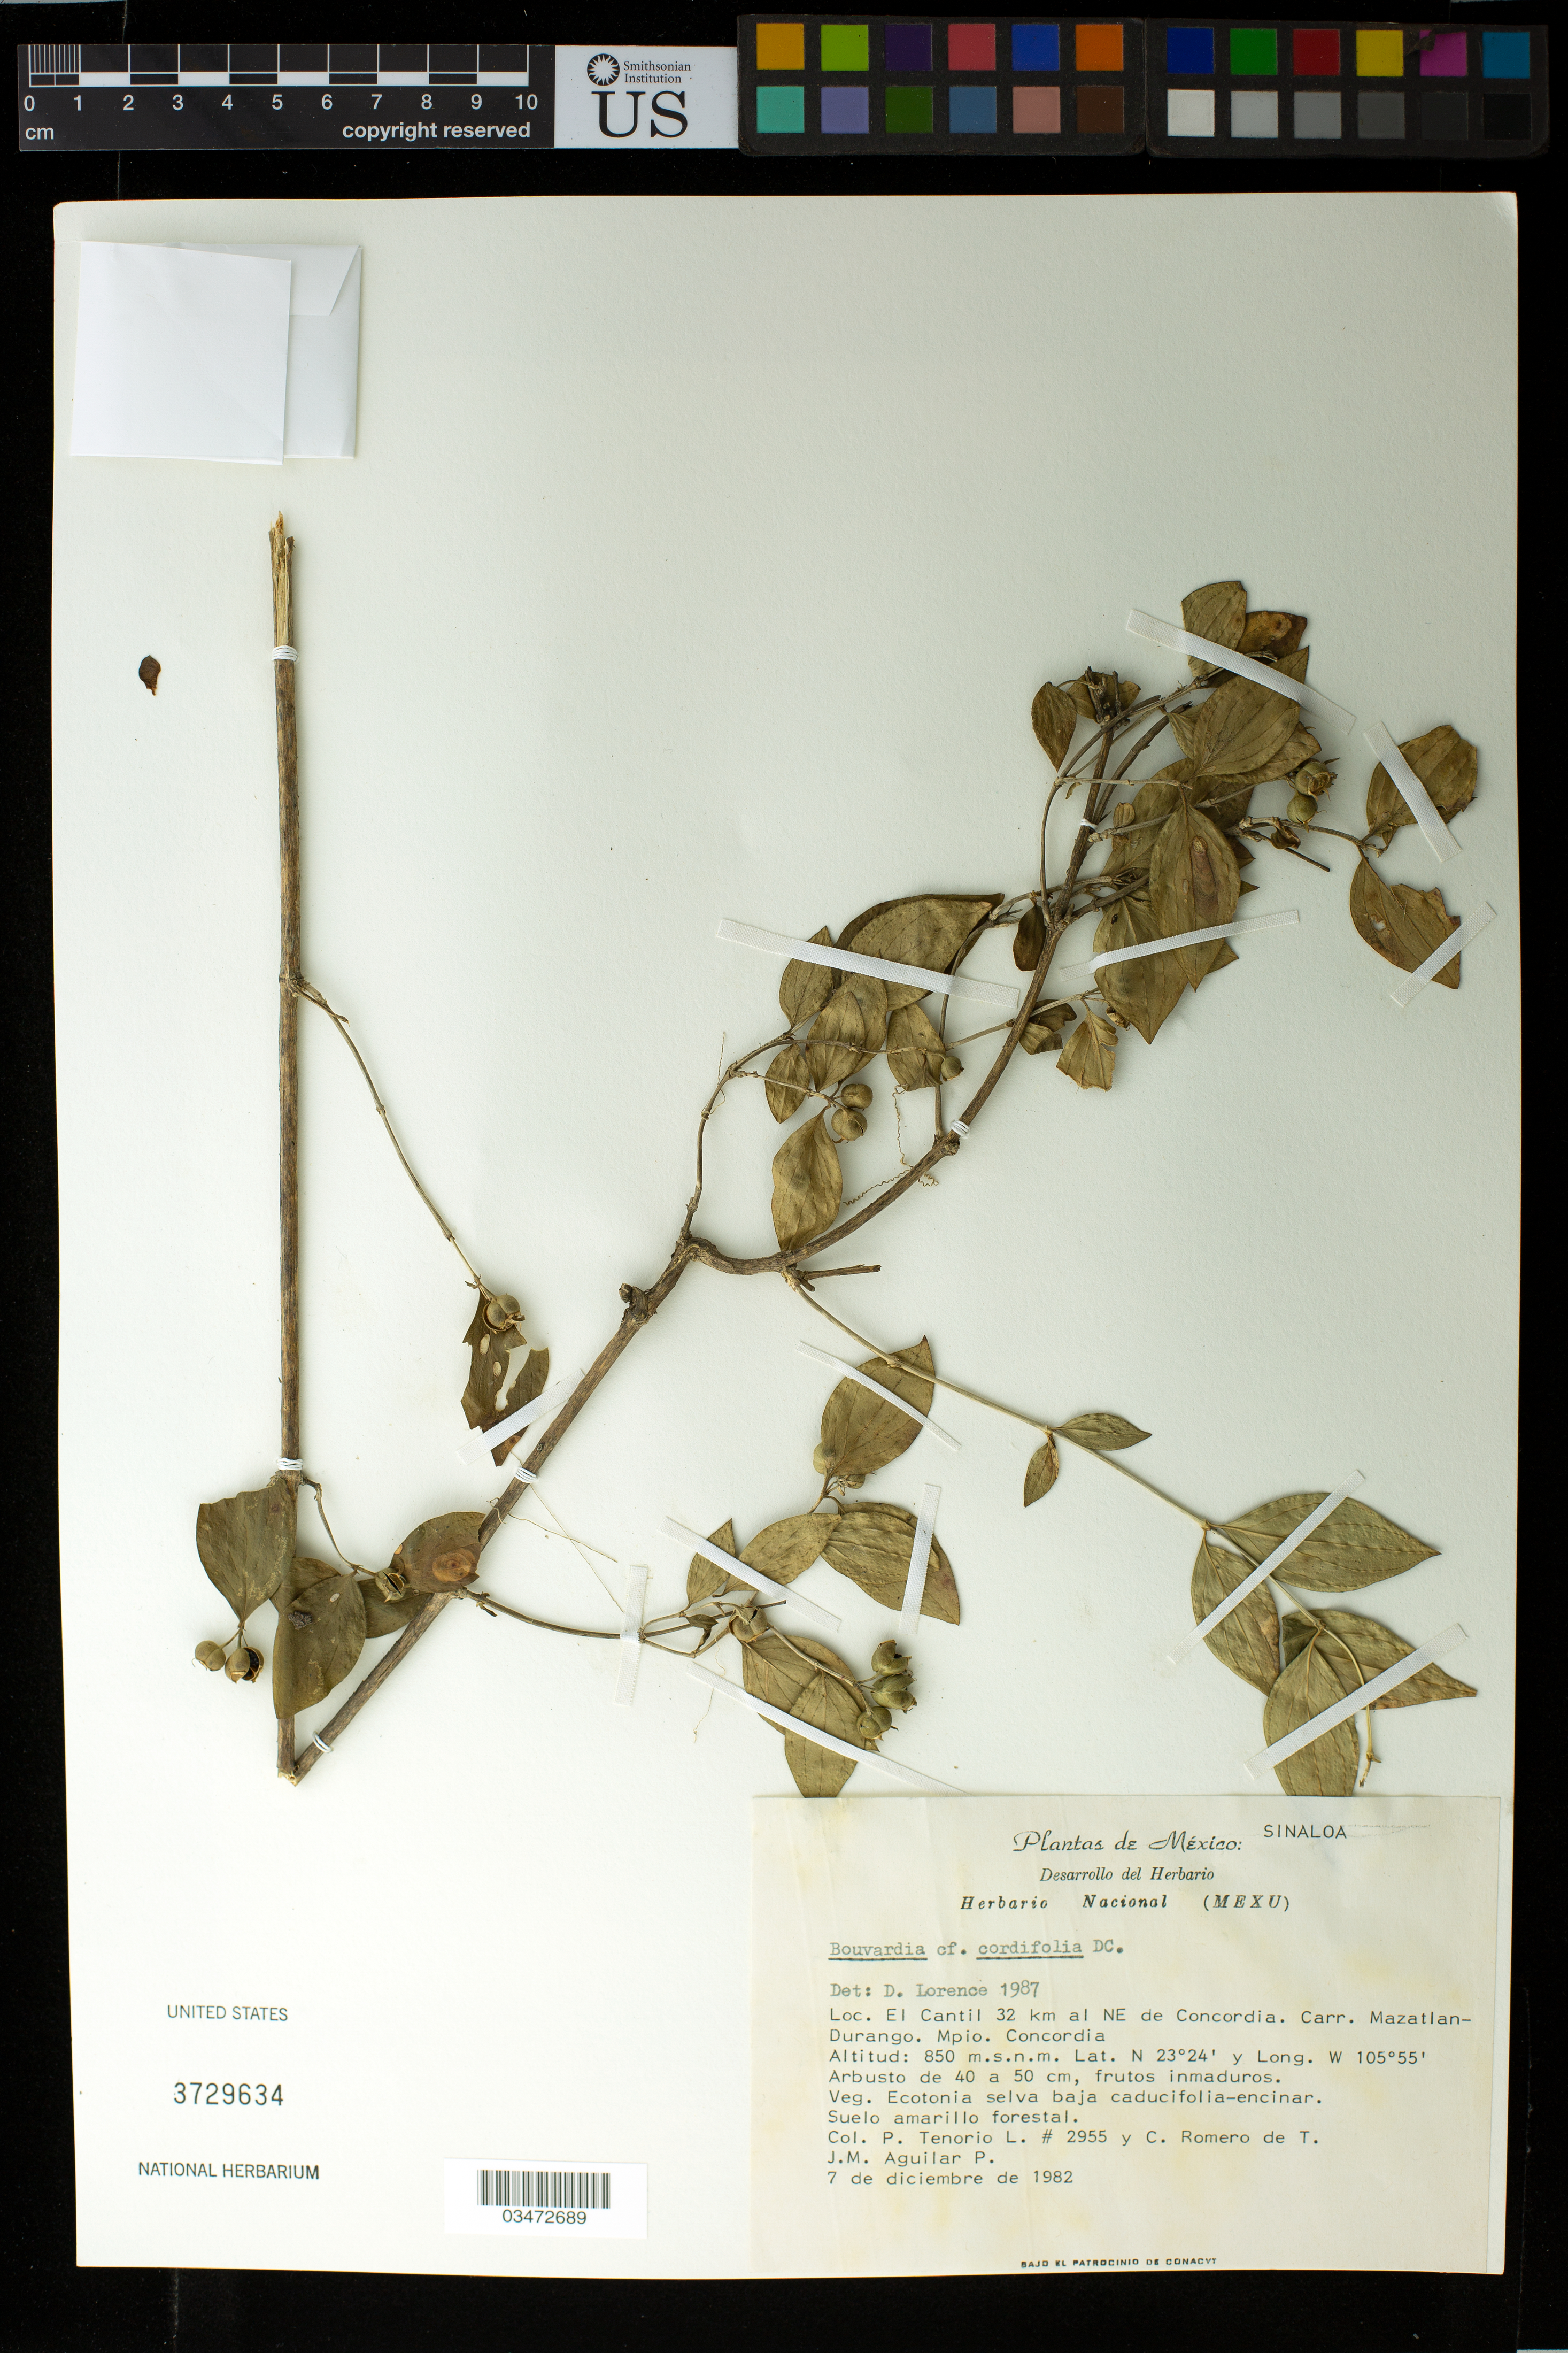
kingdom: Plantae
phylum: Tracheophyta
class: Magnoliopsida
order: Gentianales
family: Rubiaceae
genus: Bouvardia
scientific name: Bouvardia cordifolia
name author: DC.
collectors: P. Tenorio L., C. Romero de T. & Aguilar P., J. M.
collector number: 2955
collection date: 1982-12-07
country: Mexico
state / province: Sinaloa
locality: El Cantil 32 km al NE de Concordia. Carr. Mazatlan-Durango. Mpio. Concordia.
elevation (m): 850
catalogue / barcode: US 3729634